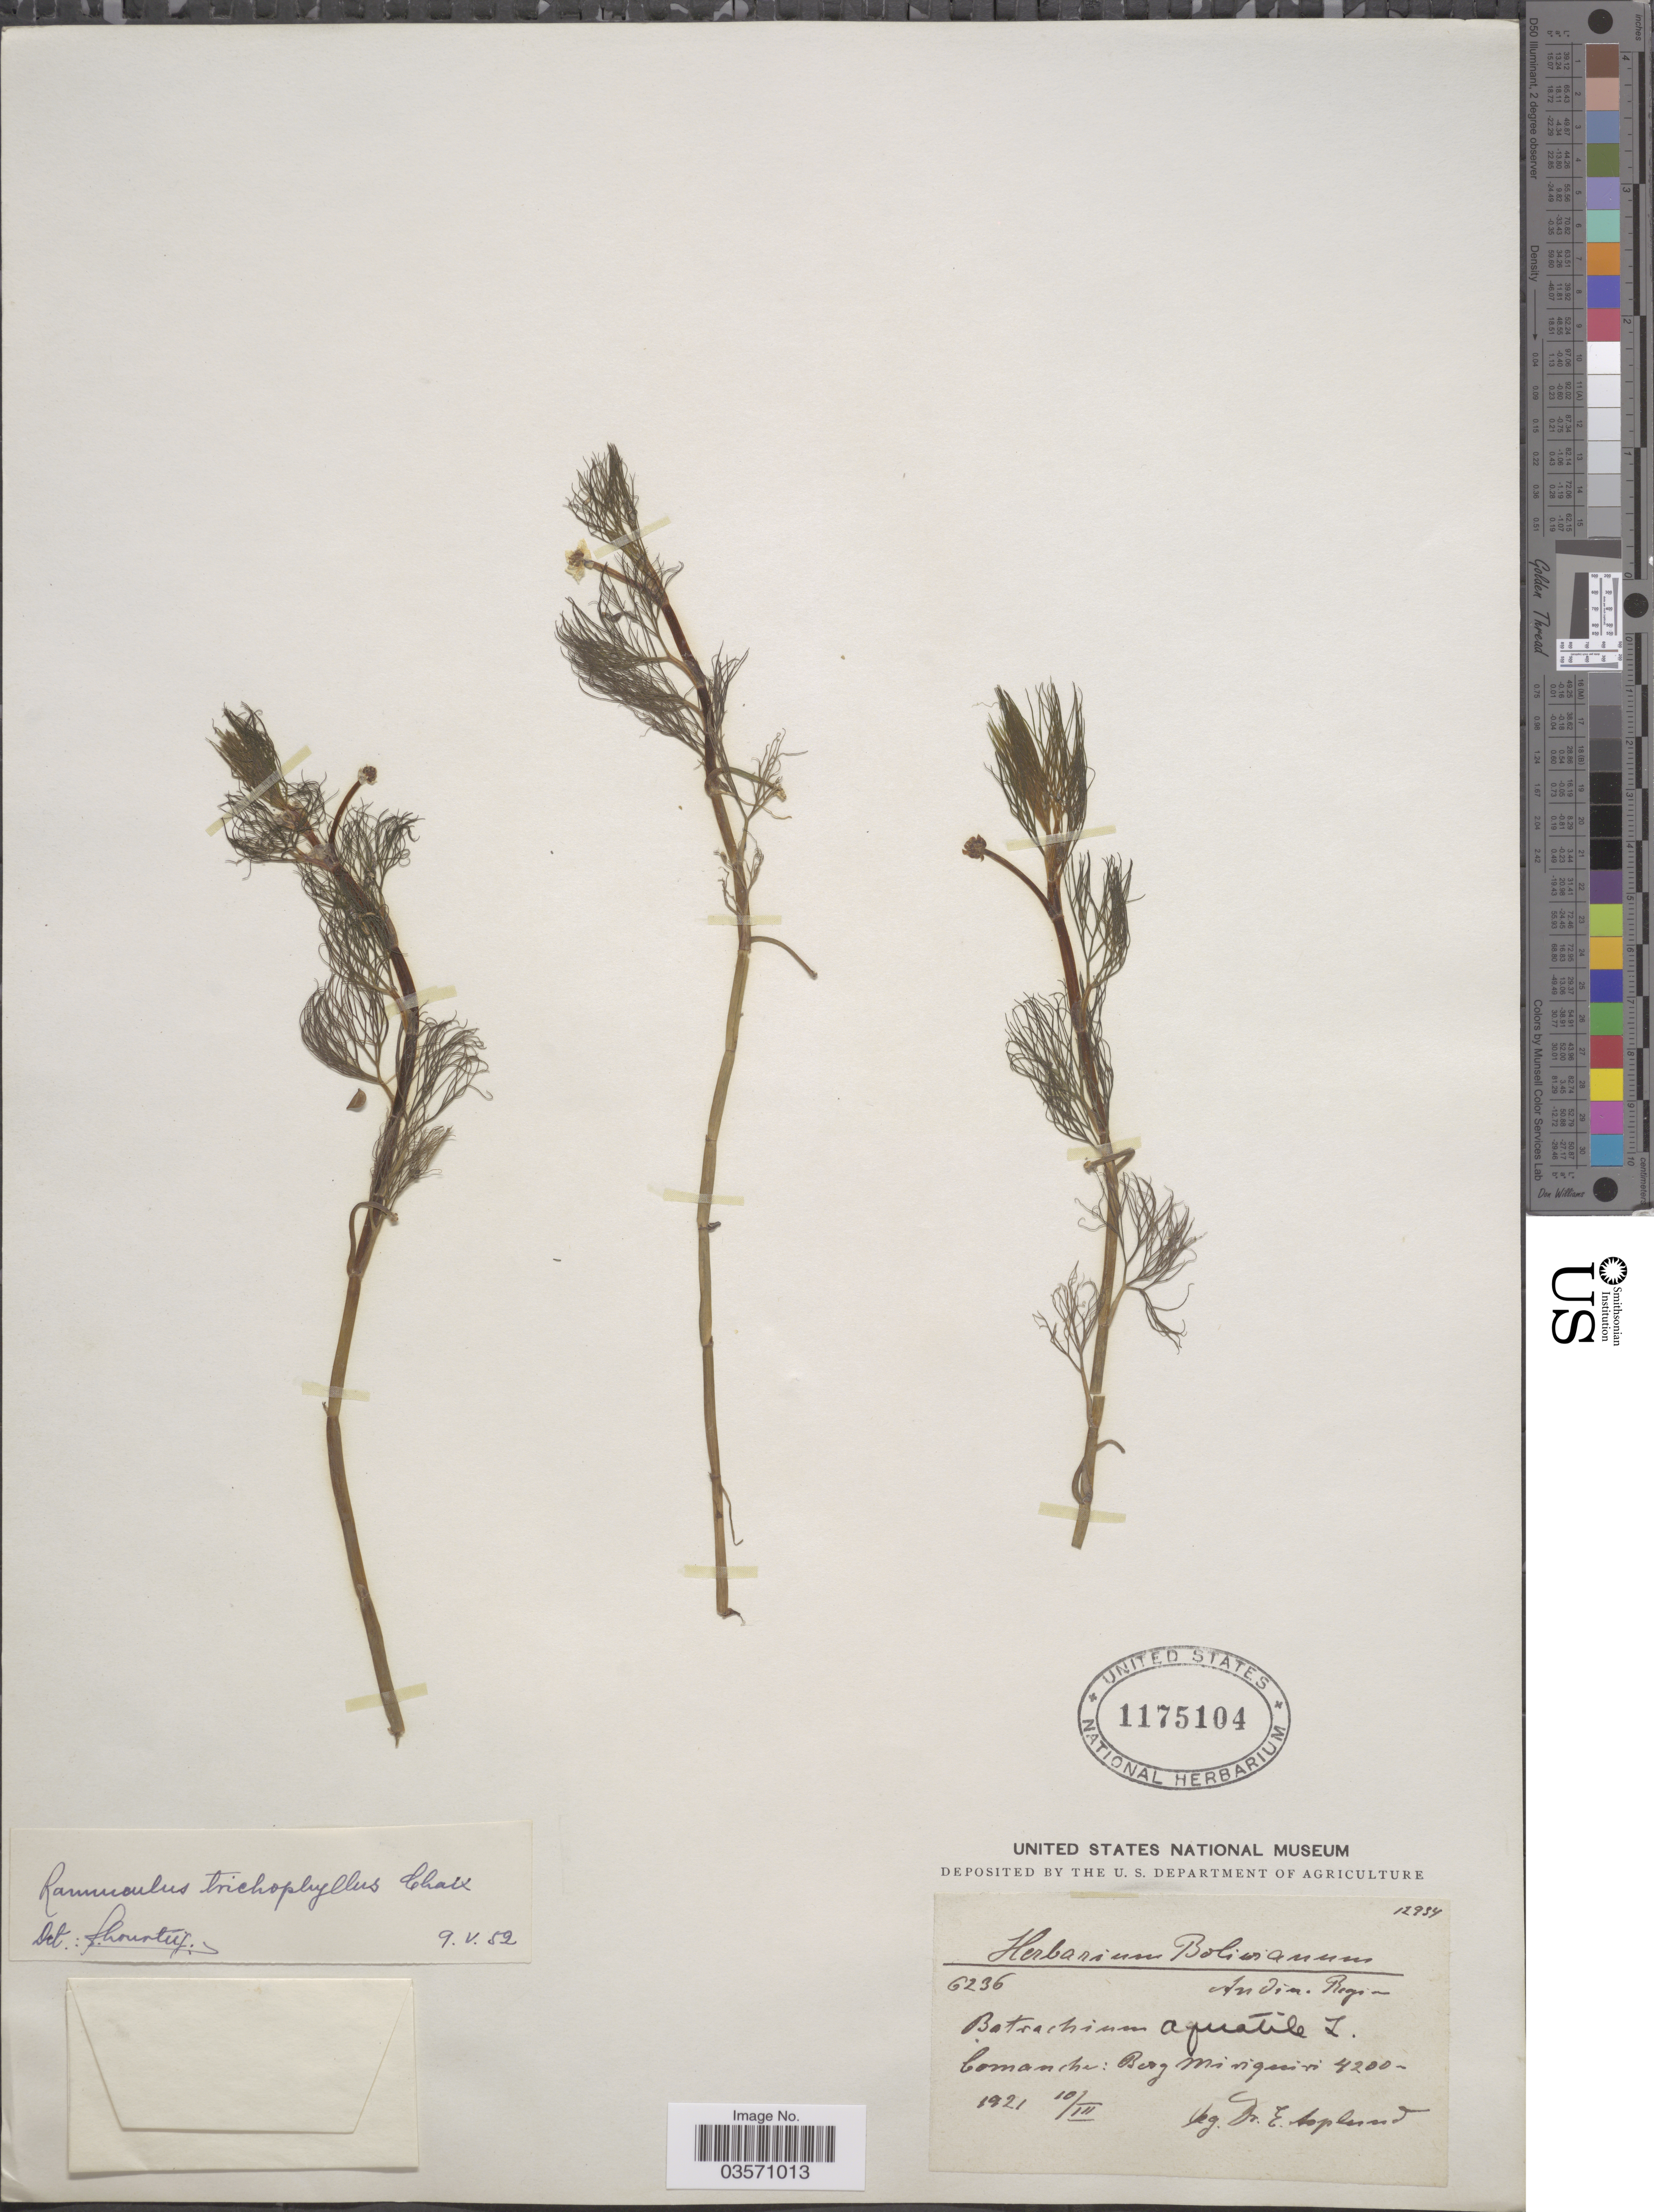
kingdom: Plantae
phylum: Tracheophyta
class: Magnoliopsida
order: Ranunculales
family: Ranunculaceae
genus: Ranunculus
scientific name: Ranunculus trichophyllus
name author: Chaix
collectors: E. Asplund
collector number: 12954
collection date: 1921-03-10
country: Bolivia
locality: Andina Region. Comanche: Berg Miriquiri.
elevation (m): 4200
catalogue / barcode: US 1175104